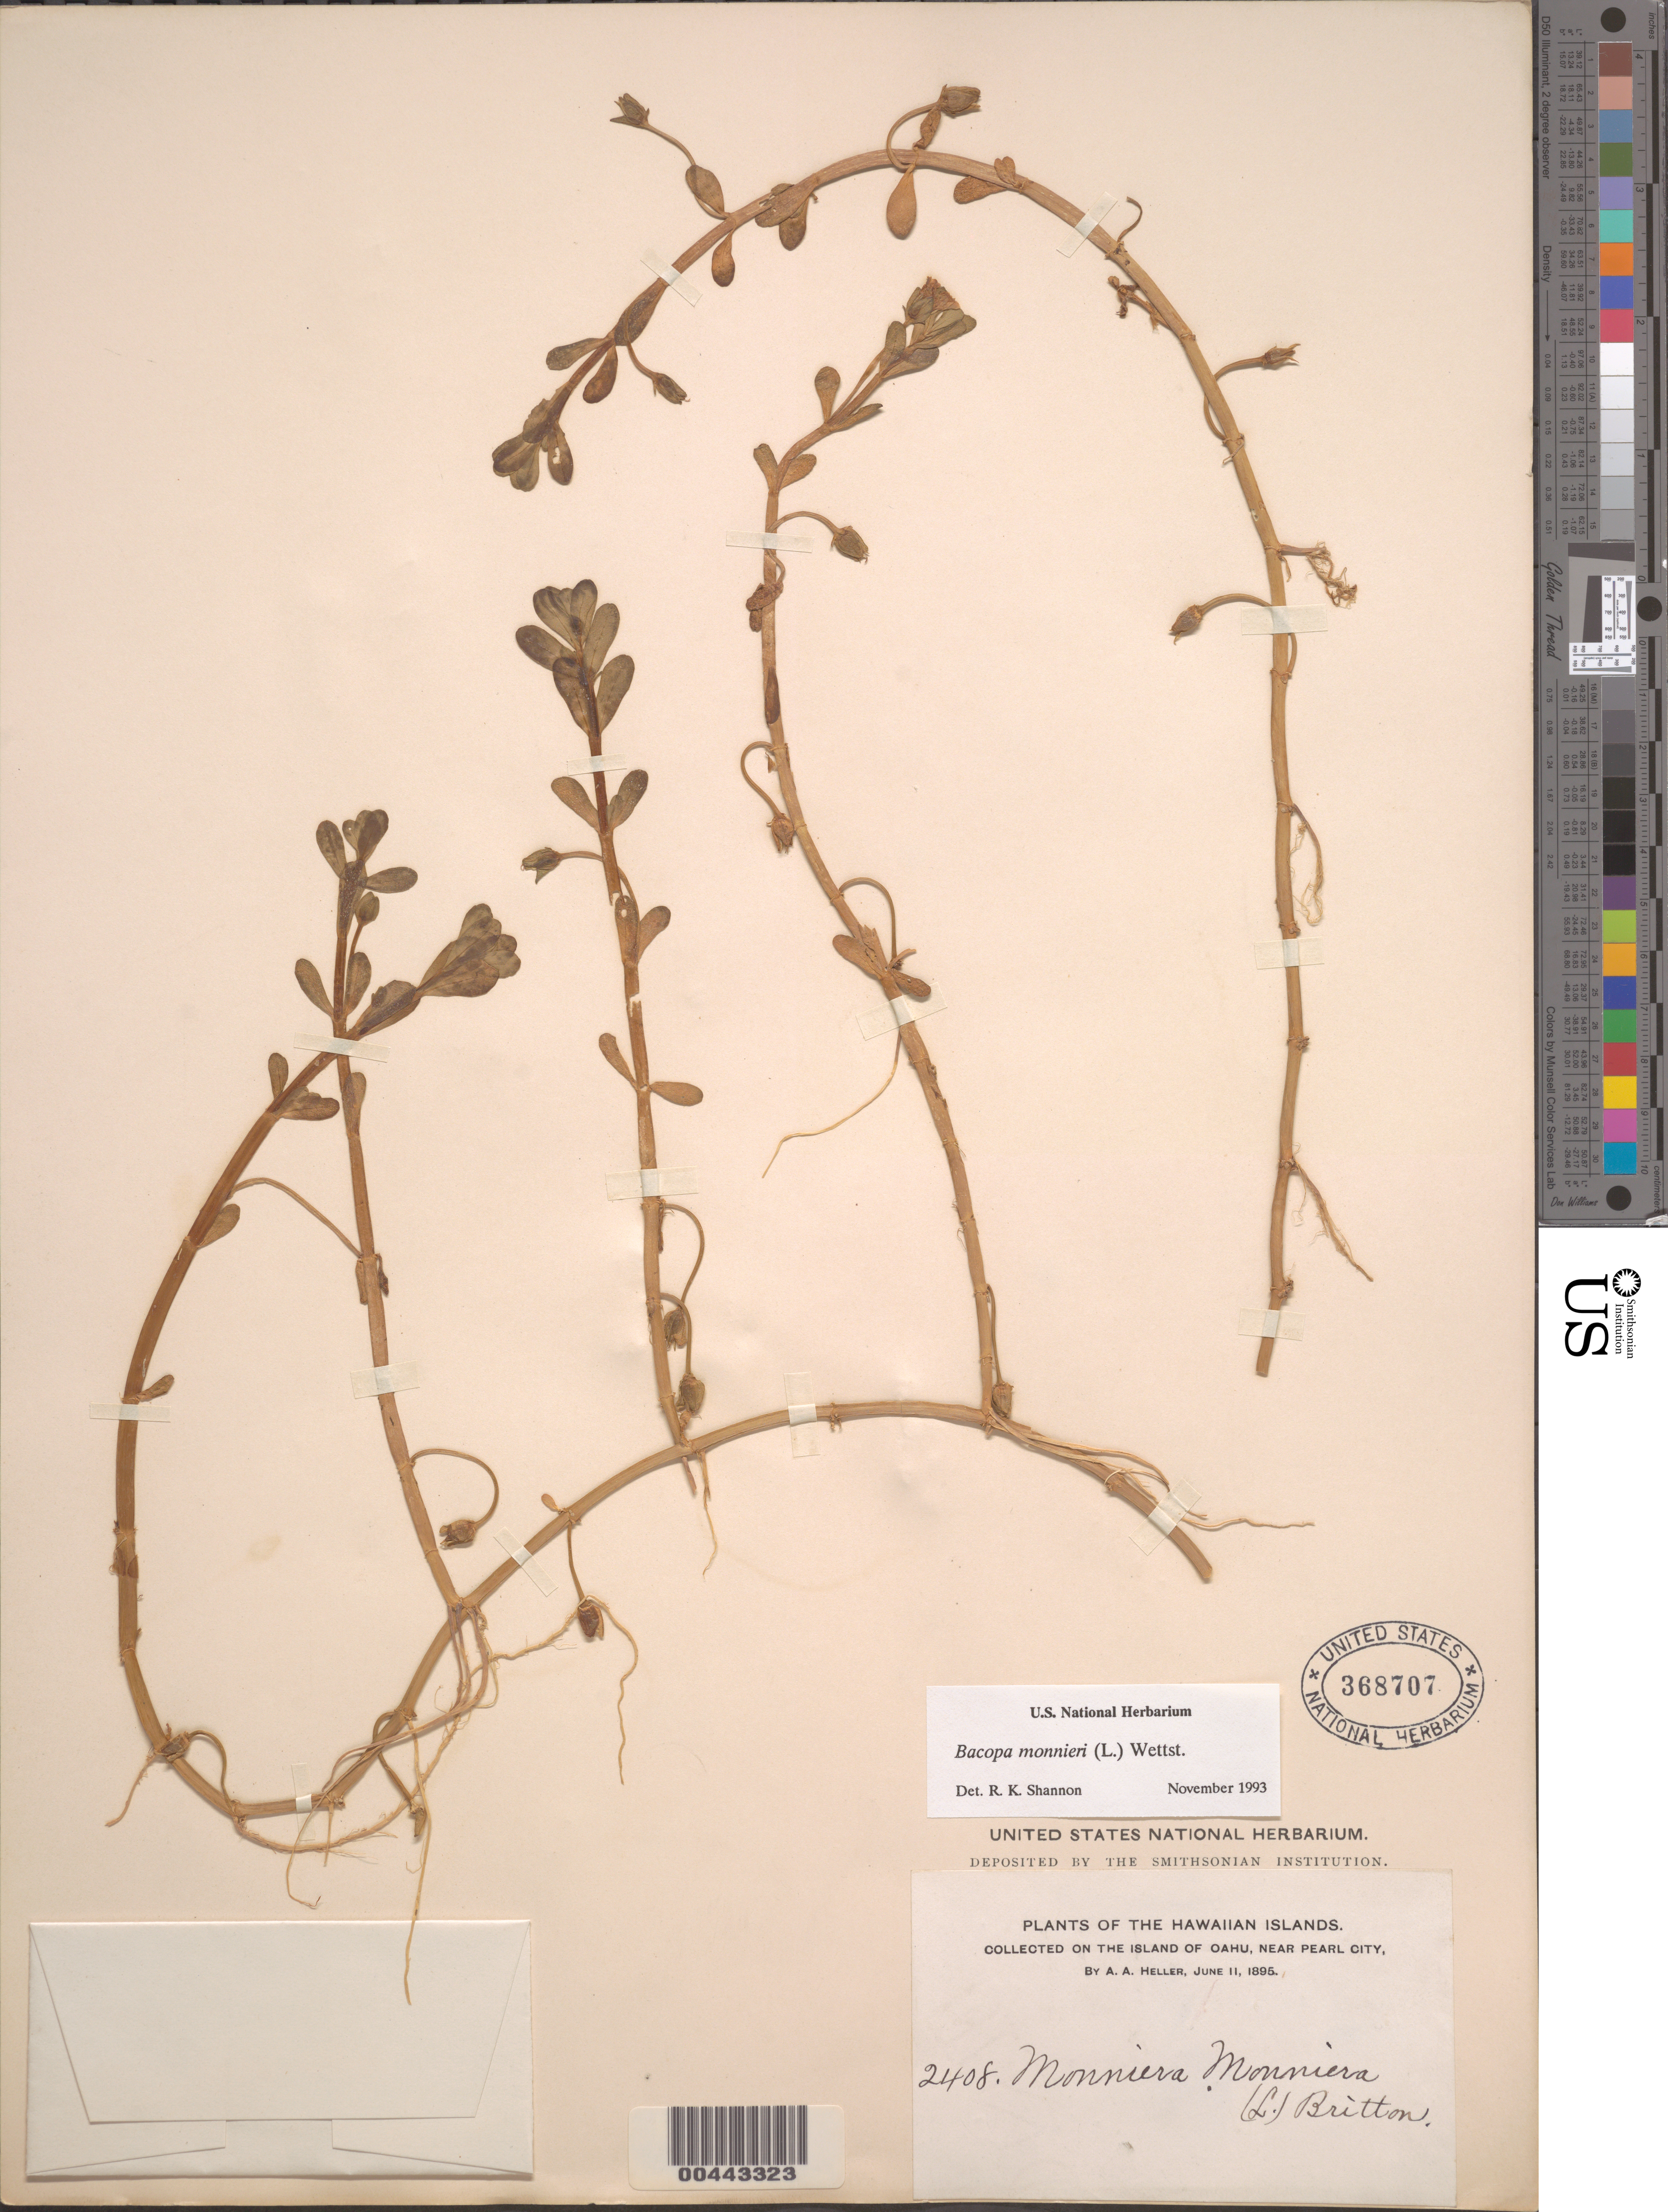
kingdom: Plantae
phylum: Tracheophyta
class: Magnoliopsida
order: Lamiales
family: Plantaginaceae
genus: Bacopa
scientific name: Bacopa monnieri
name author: (L.) Wettst.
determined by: Shannon, R. K., (UNITED STATES)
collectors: A. A. Heller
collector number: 2408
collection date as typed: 11 Jun 1895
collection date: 1895-06-11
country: United States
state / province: Hawaii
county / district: Honolulu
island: Oahu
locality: Near Pearl City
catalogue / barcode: US 368707